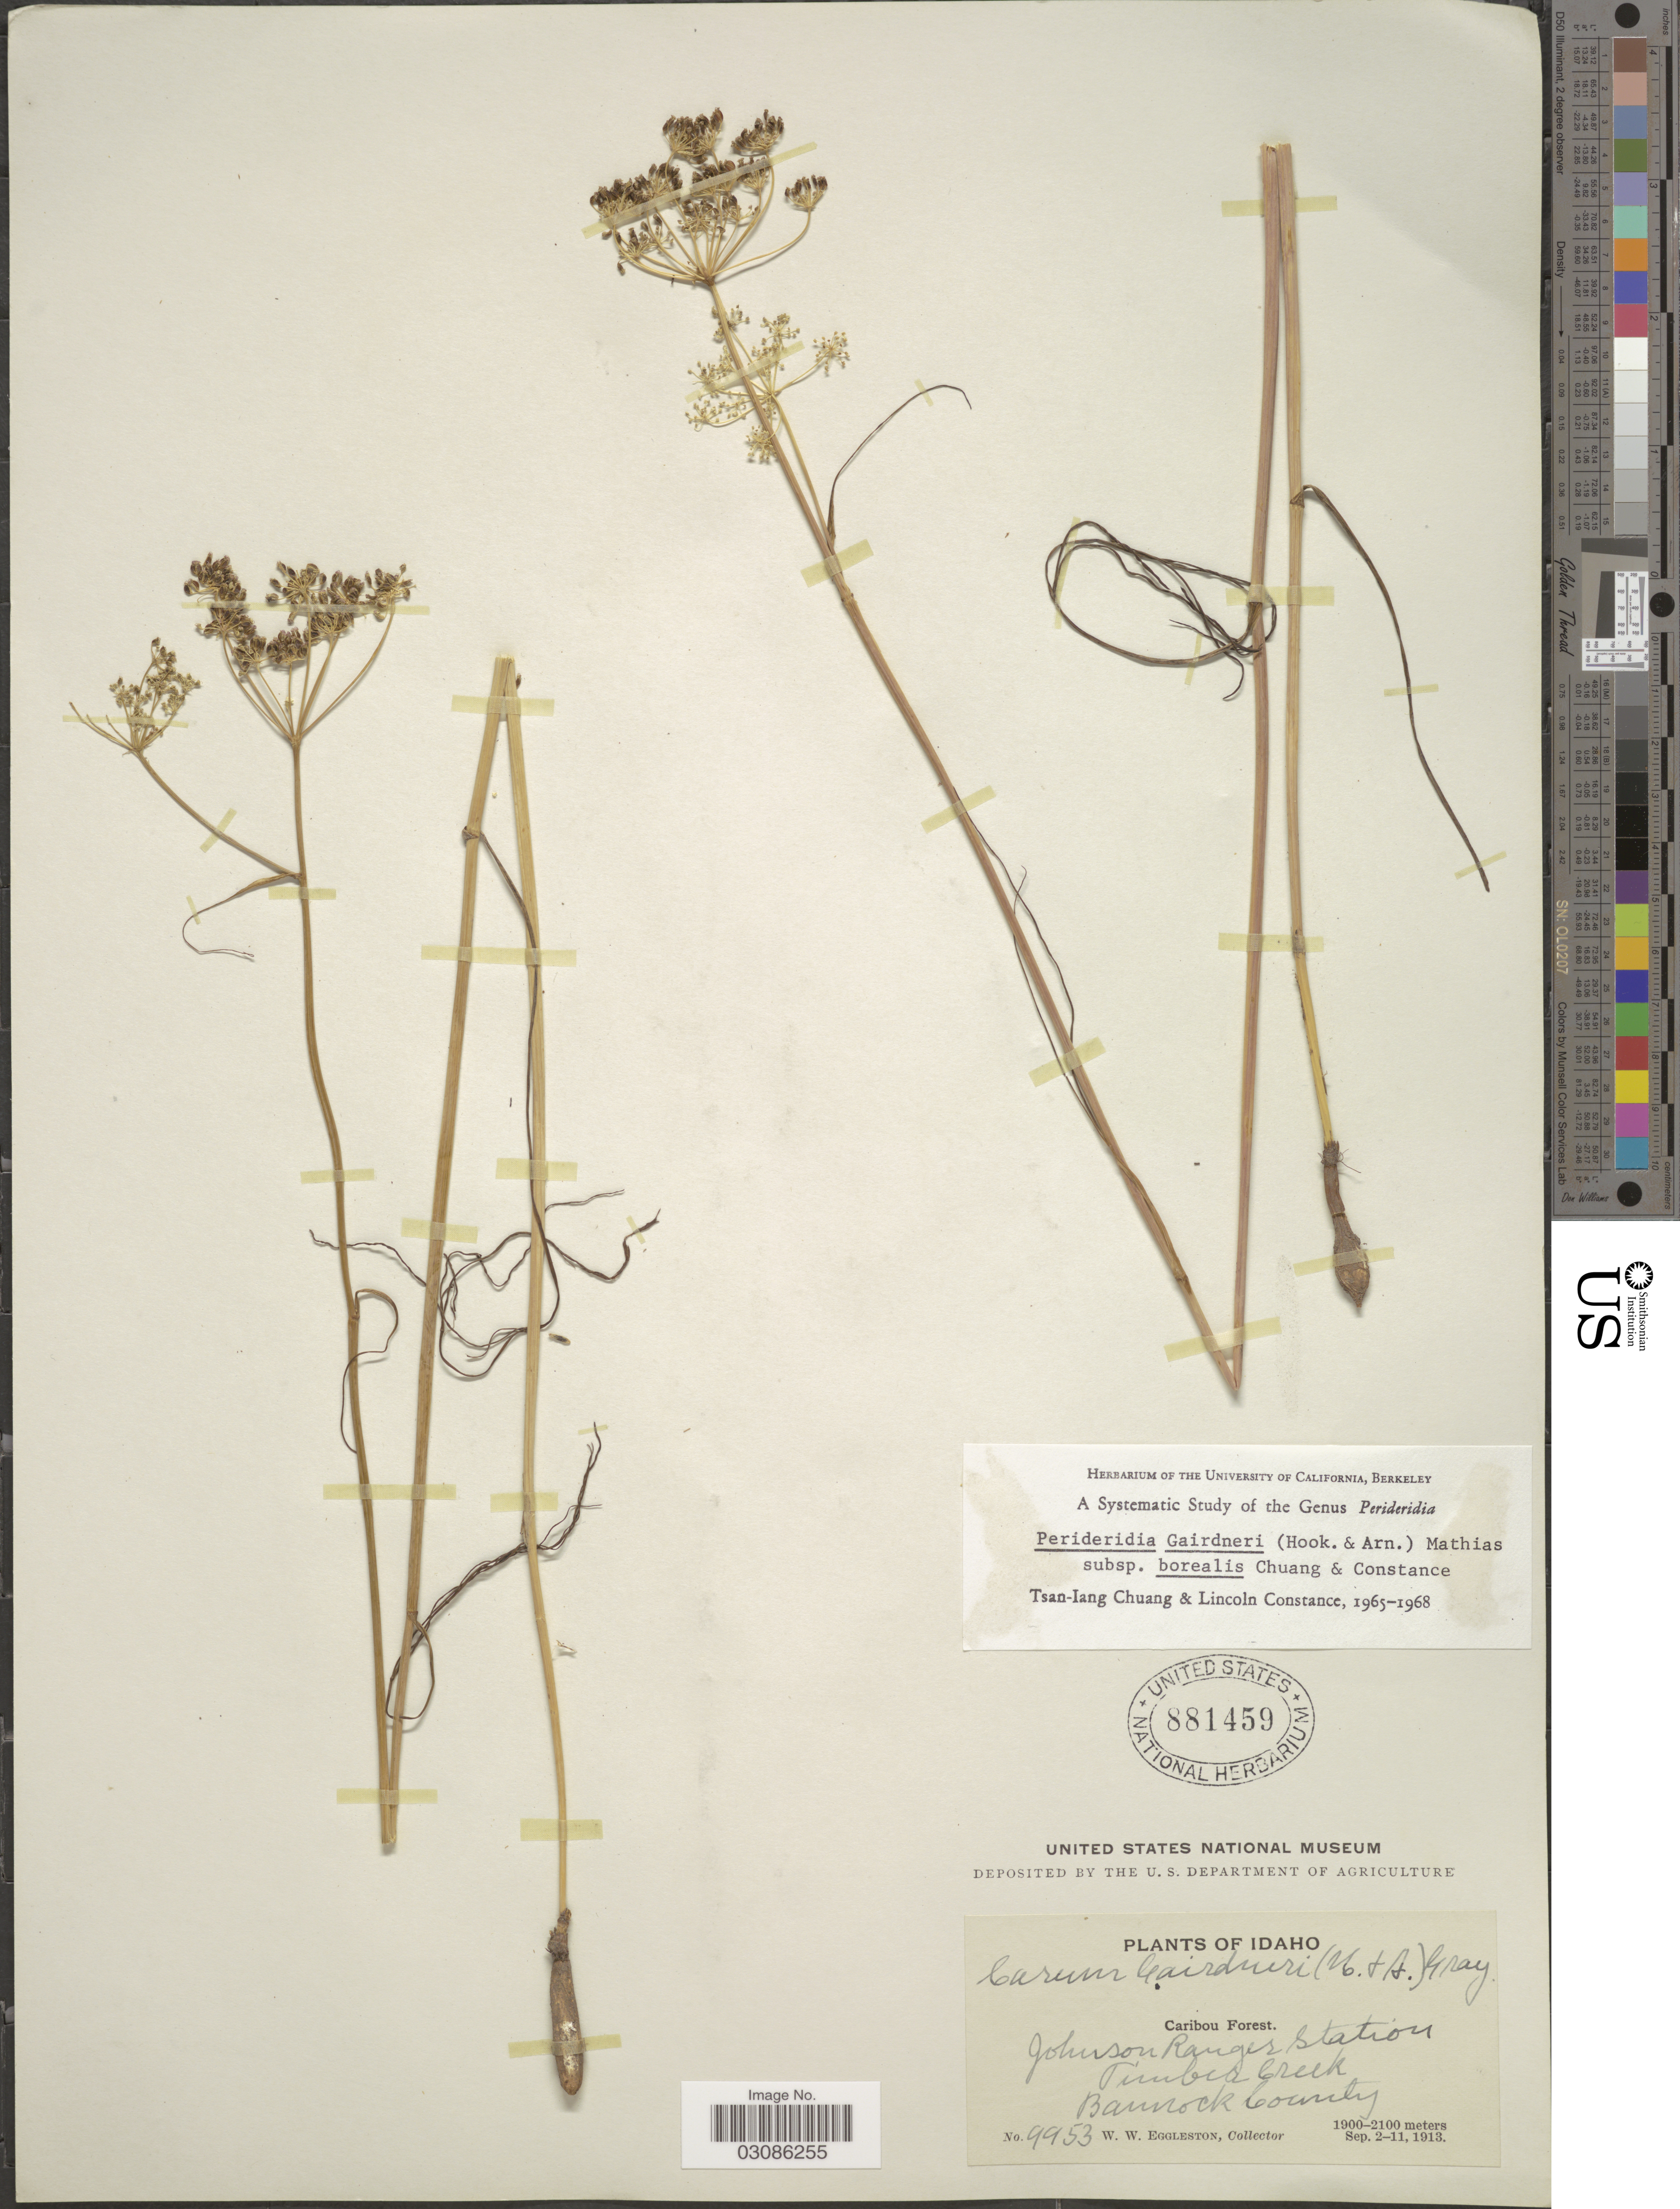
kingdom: Plantae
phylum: Tracheophyta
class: Magnoliopsida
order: Apiales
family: Apiaceae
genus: Perideridia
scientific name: Perideridia gairdneri subsp. borealis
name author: T.I. Chuang & Constance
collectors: W. W. Eggleston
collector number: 9953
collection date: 1913-09-02/1913-09-11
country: United States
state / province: Idaho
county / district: Bannock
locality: Caribou Forest. Johnson Ranger station, Timber Creek, Bannock County.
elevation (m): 1900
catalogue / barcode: US 881459